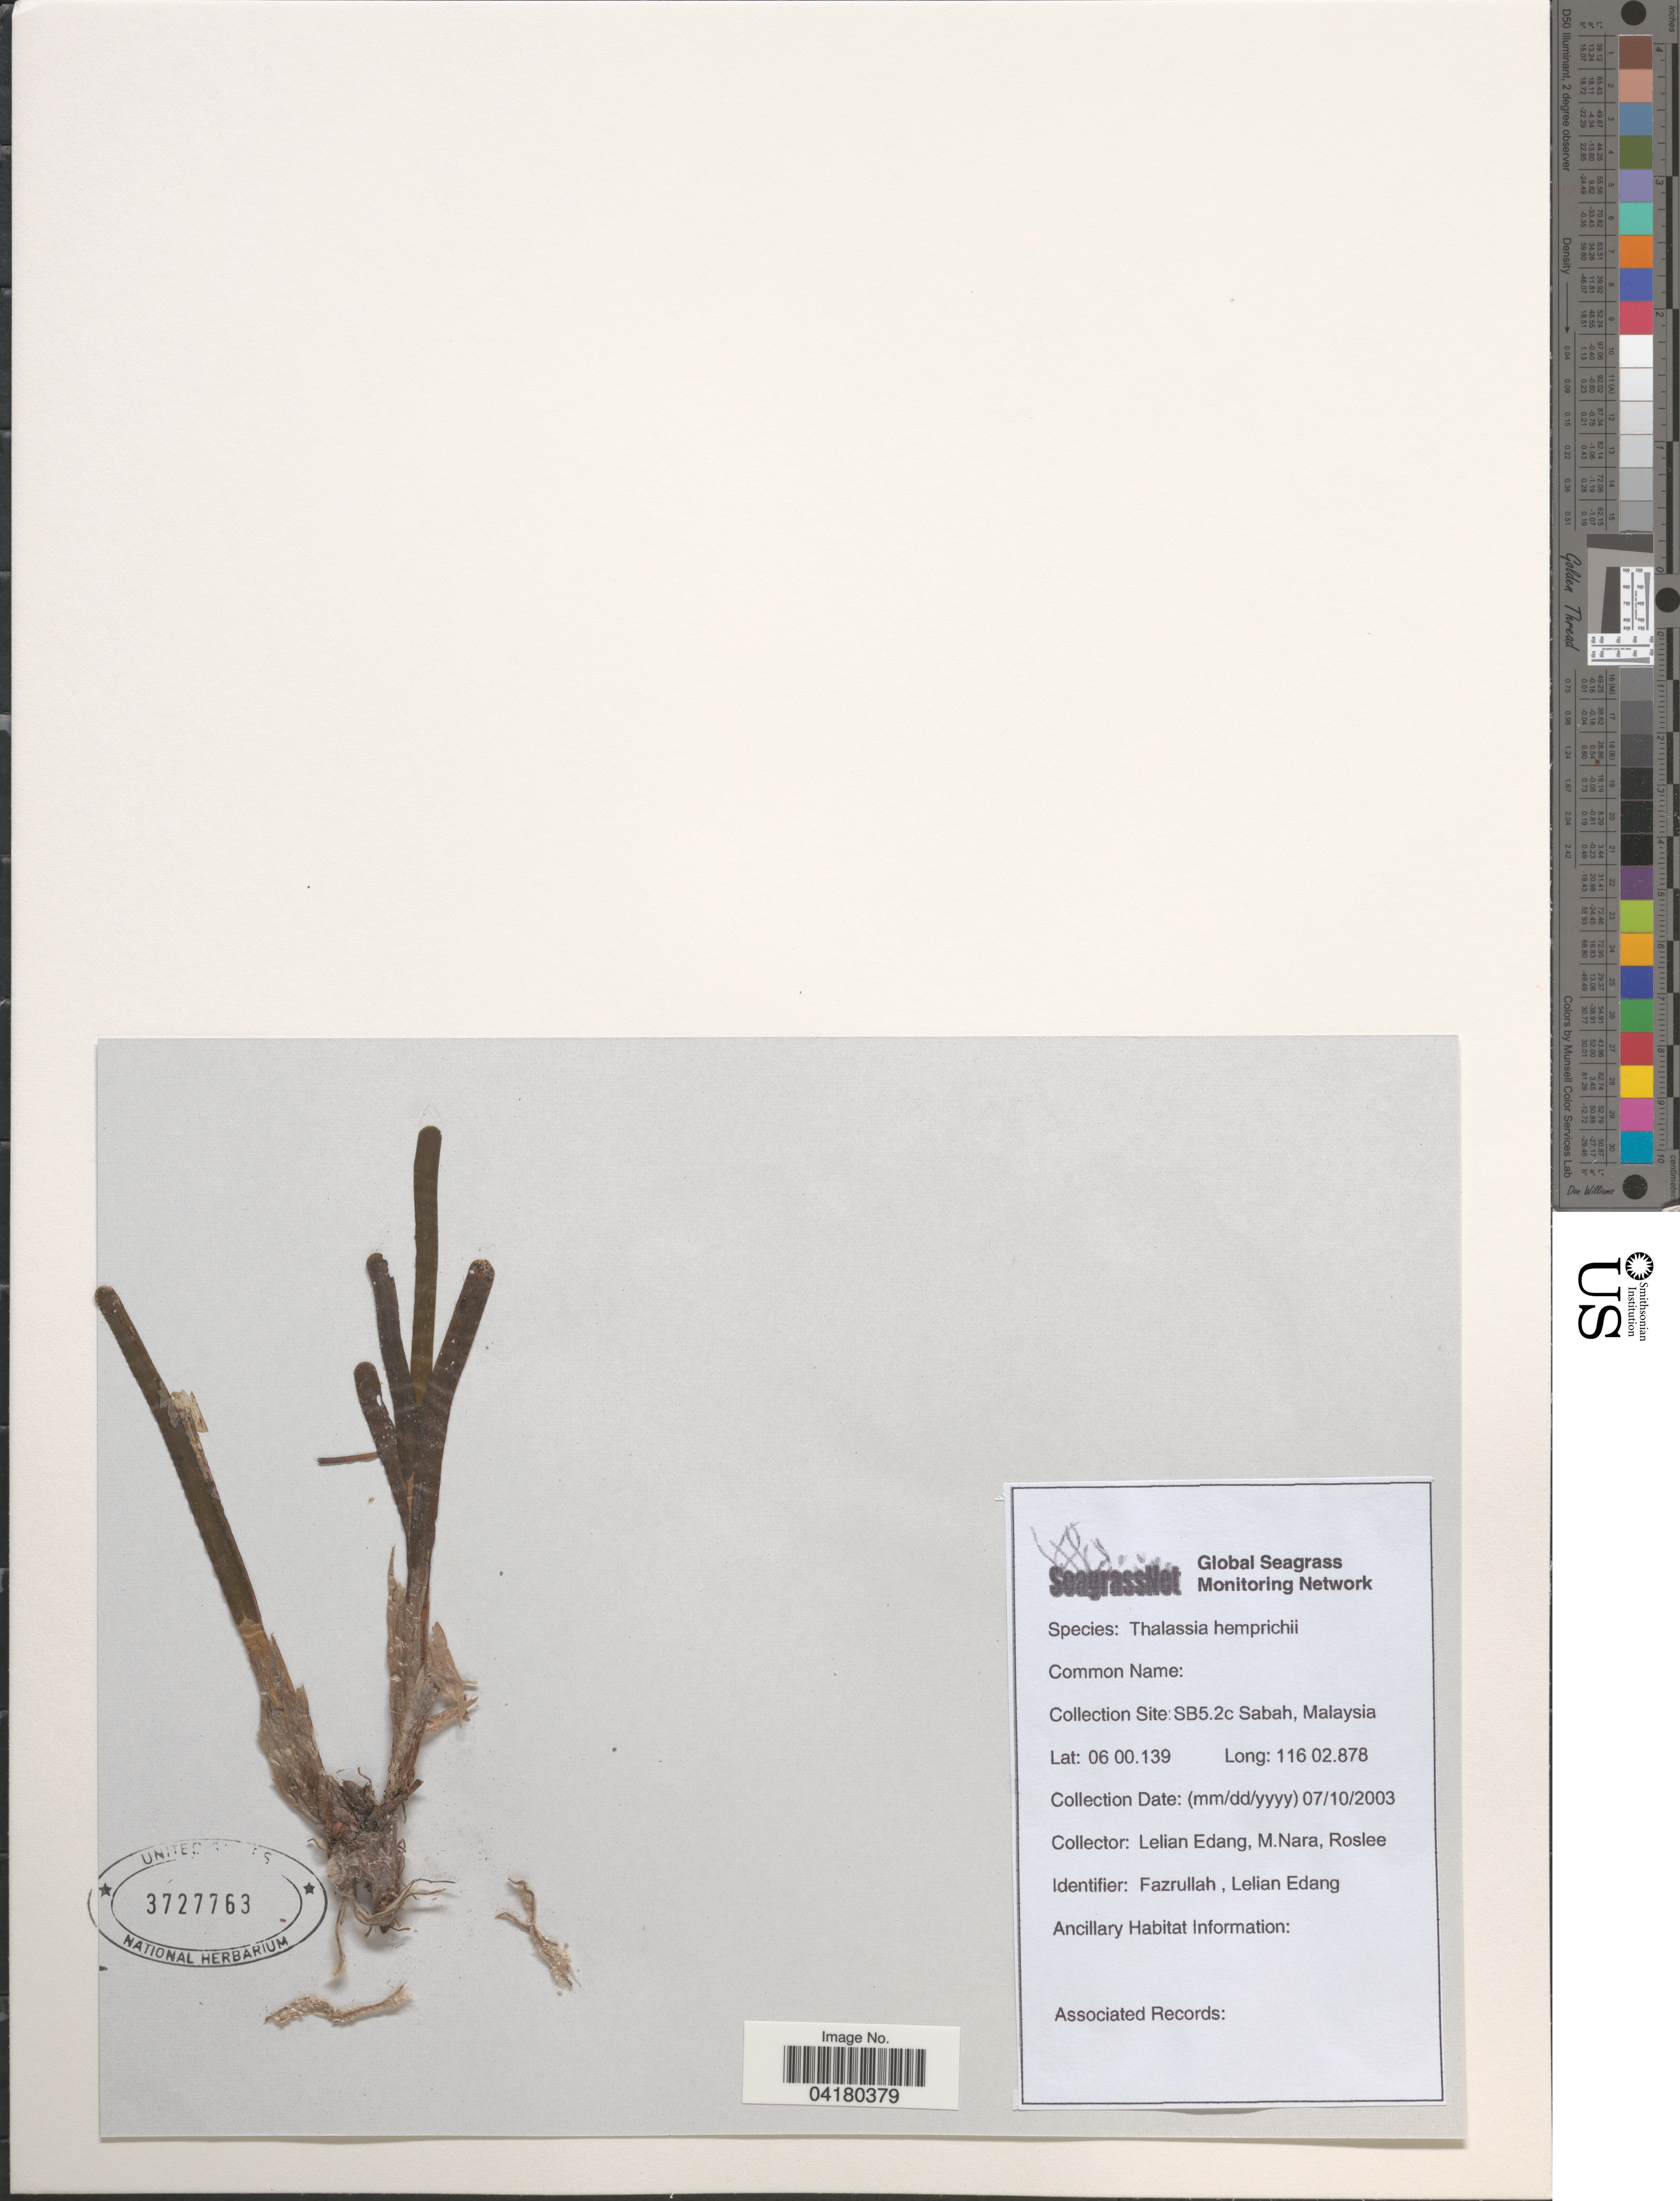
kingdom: Plantae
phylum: Tracheophyta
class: Liliopsida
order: Alismatales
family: Hydrocharitaceae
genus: Thalassia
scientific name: Thalassia hemprichii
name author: Asch.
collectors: L. Edang, M. Nara & Roslee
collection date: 2003-07-10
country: Malaysia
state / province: Sabah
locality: SB5.2c.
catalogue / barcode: US 3727763